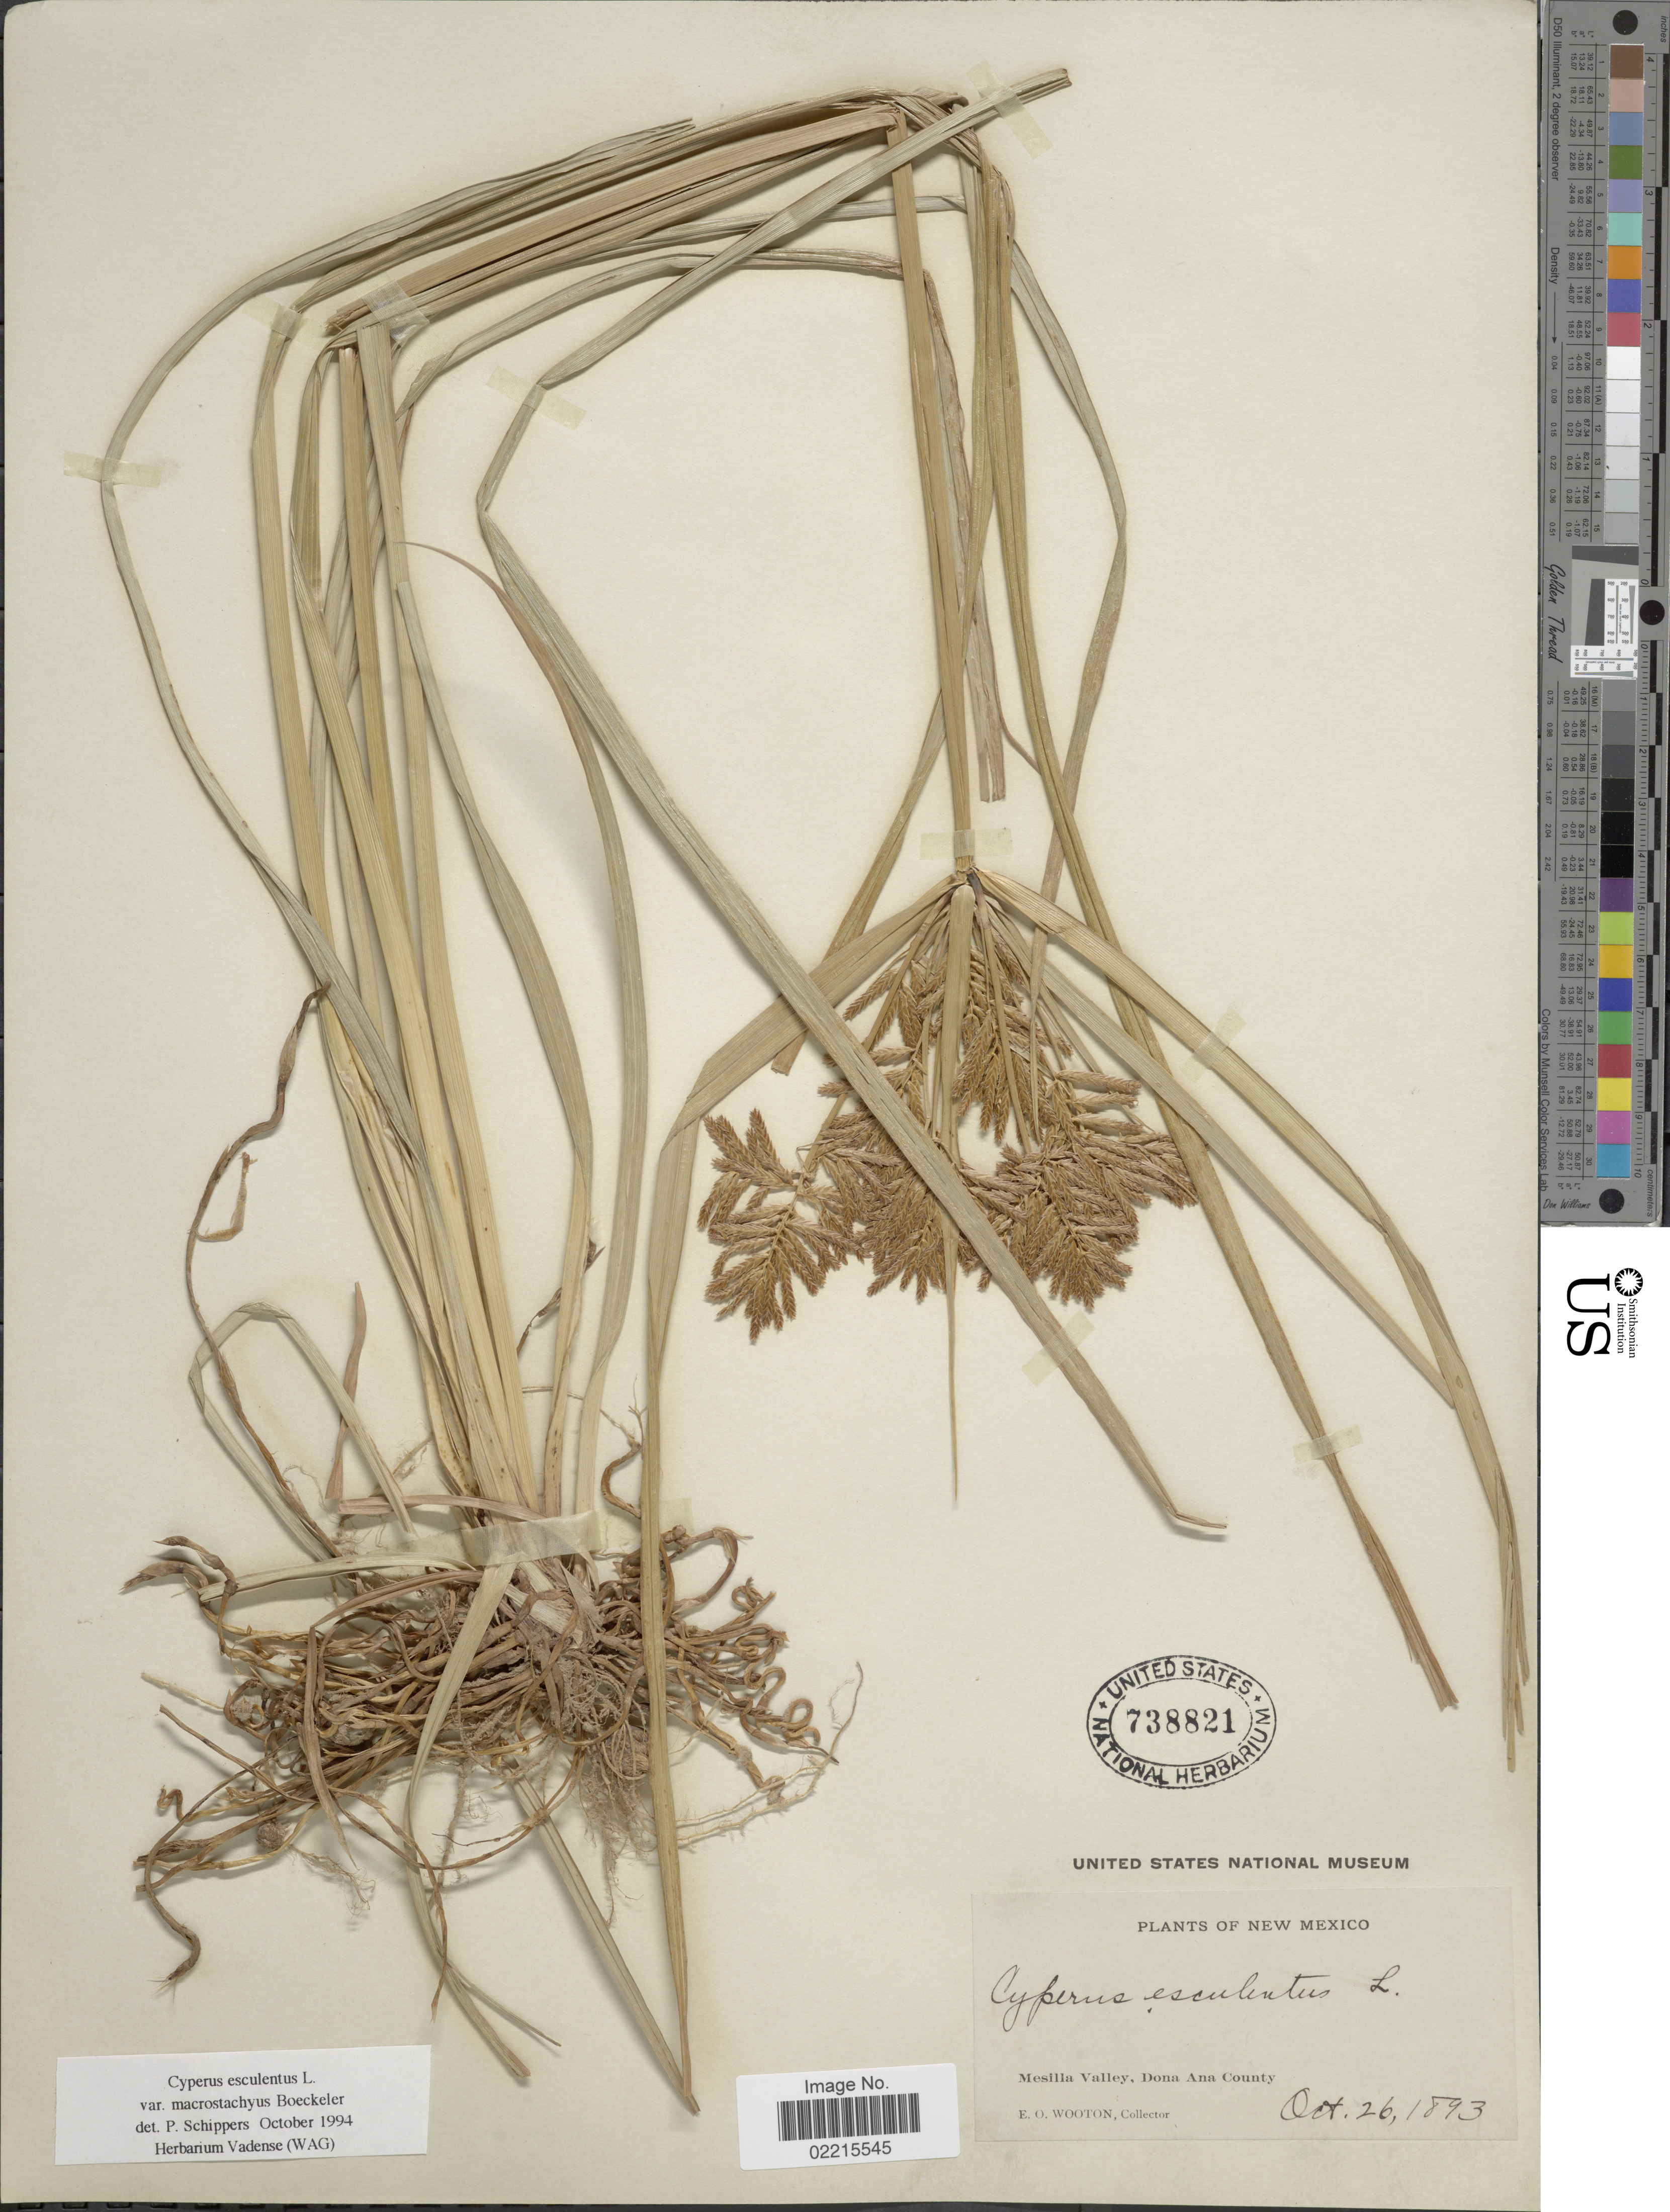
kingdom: Plantae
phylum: Tracheophyta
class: Liliopsida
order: Poales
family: Cyperaceae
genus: Cyperus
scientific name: Cyperus esculentus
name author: L.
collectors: E. O. Wooton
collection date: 1893-10-26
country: United States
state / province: New Mexico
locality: Mesilla Valley, Dona Ana County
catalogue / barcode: US 738821